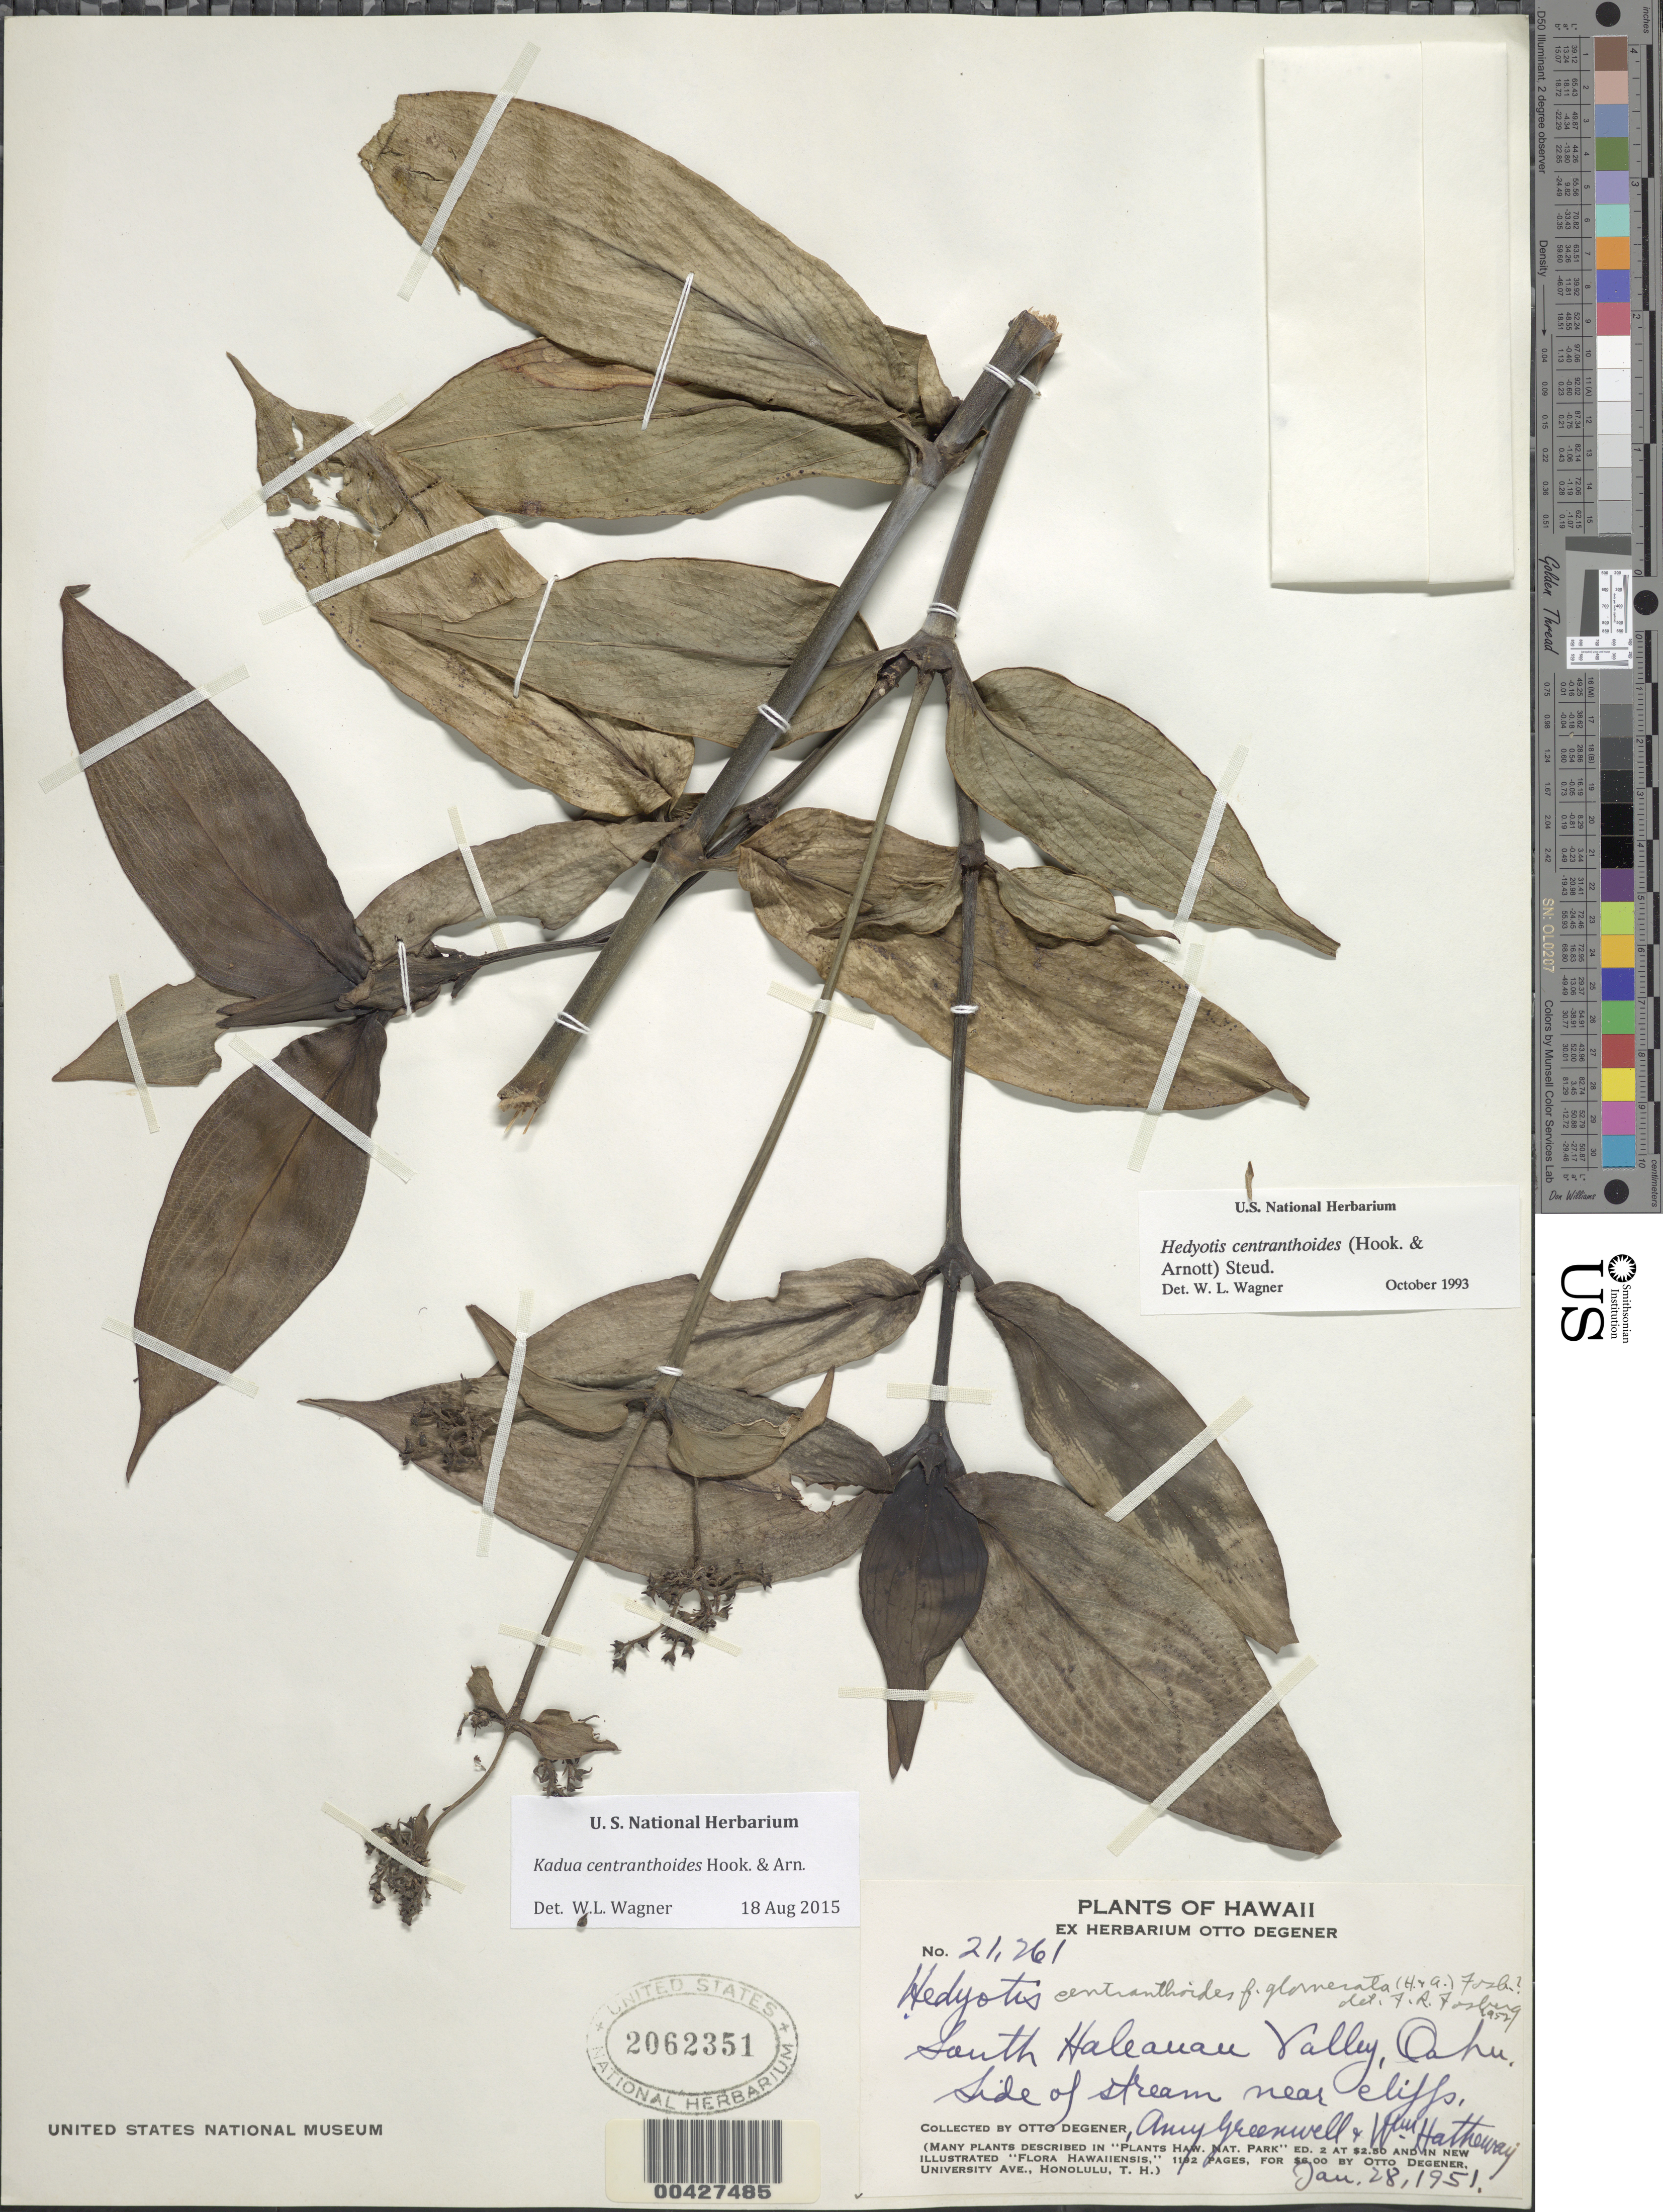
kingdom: Plantae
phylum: Tracheophyta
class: Magnoliopsida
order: Gentianales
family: Rubiaceae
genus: Kadua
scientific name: Kadua centranthoides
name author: Hook. & Arn.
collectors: O. Degener, A. B. Greenwell & W. Hatheway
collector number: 21261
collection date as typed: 28 Jan 1951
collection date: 1951-01-28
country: United States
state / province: Hawaii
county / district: Honolulu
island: Oahu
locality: South Haleauau Valley, near cliffs.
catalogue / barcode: US 2062351